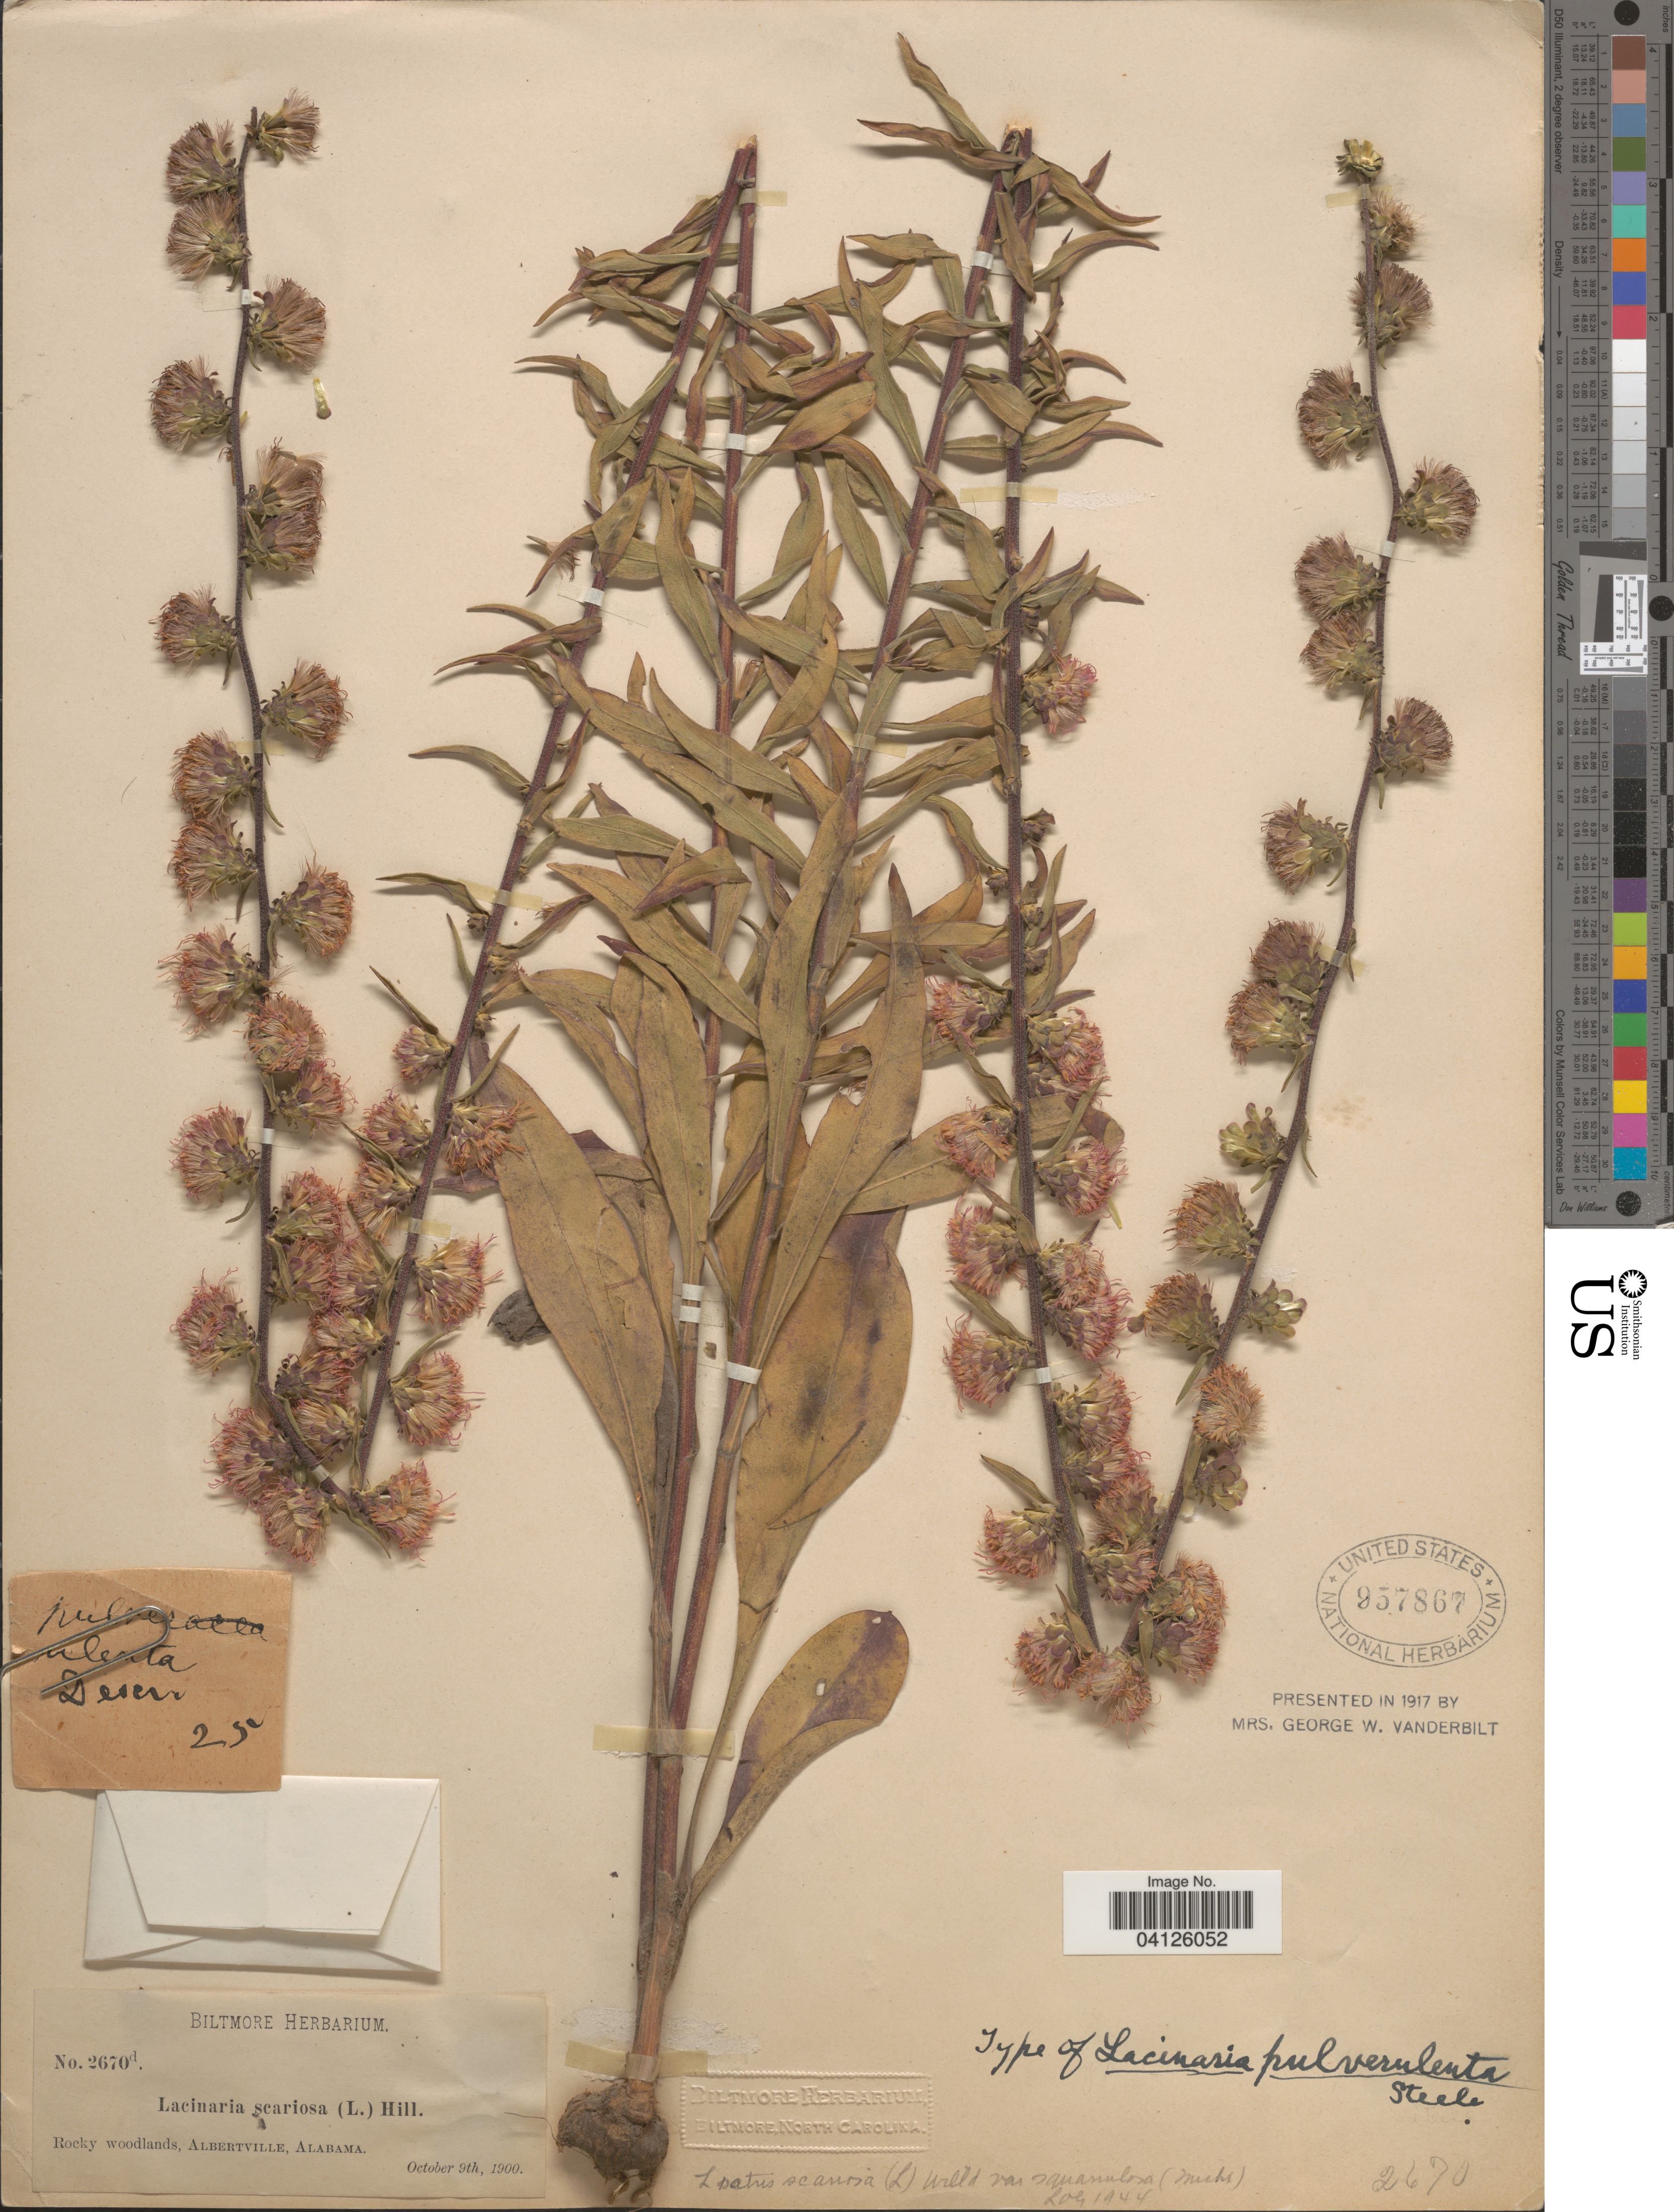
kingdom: Plantae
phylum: Tracheophyta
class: Magnoliopsida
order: Asterales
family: Asteraceae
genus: Liatris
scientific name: Liatris scariosa var. squarrulosa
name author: (Michx.) A. Gray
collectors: ex herb. Biltmore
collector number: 2670d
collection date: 1900-10-09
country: United States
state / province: Alabama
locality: Albertville.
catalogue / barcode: US 957867